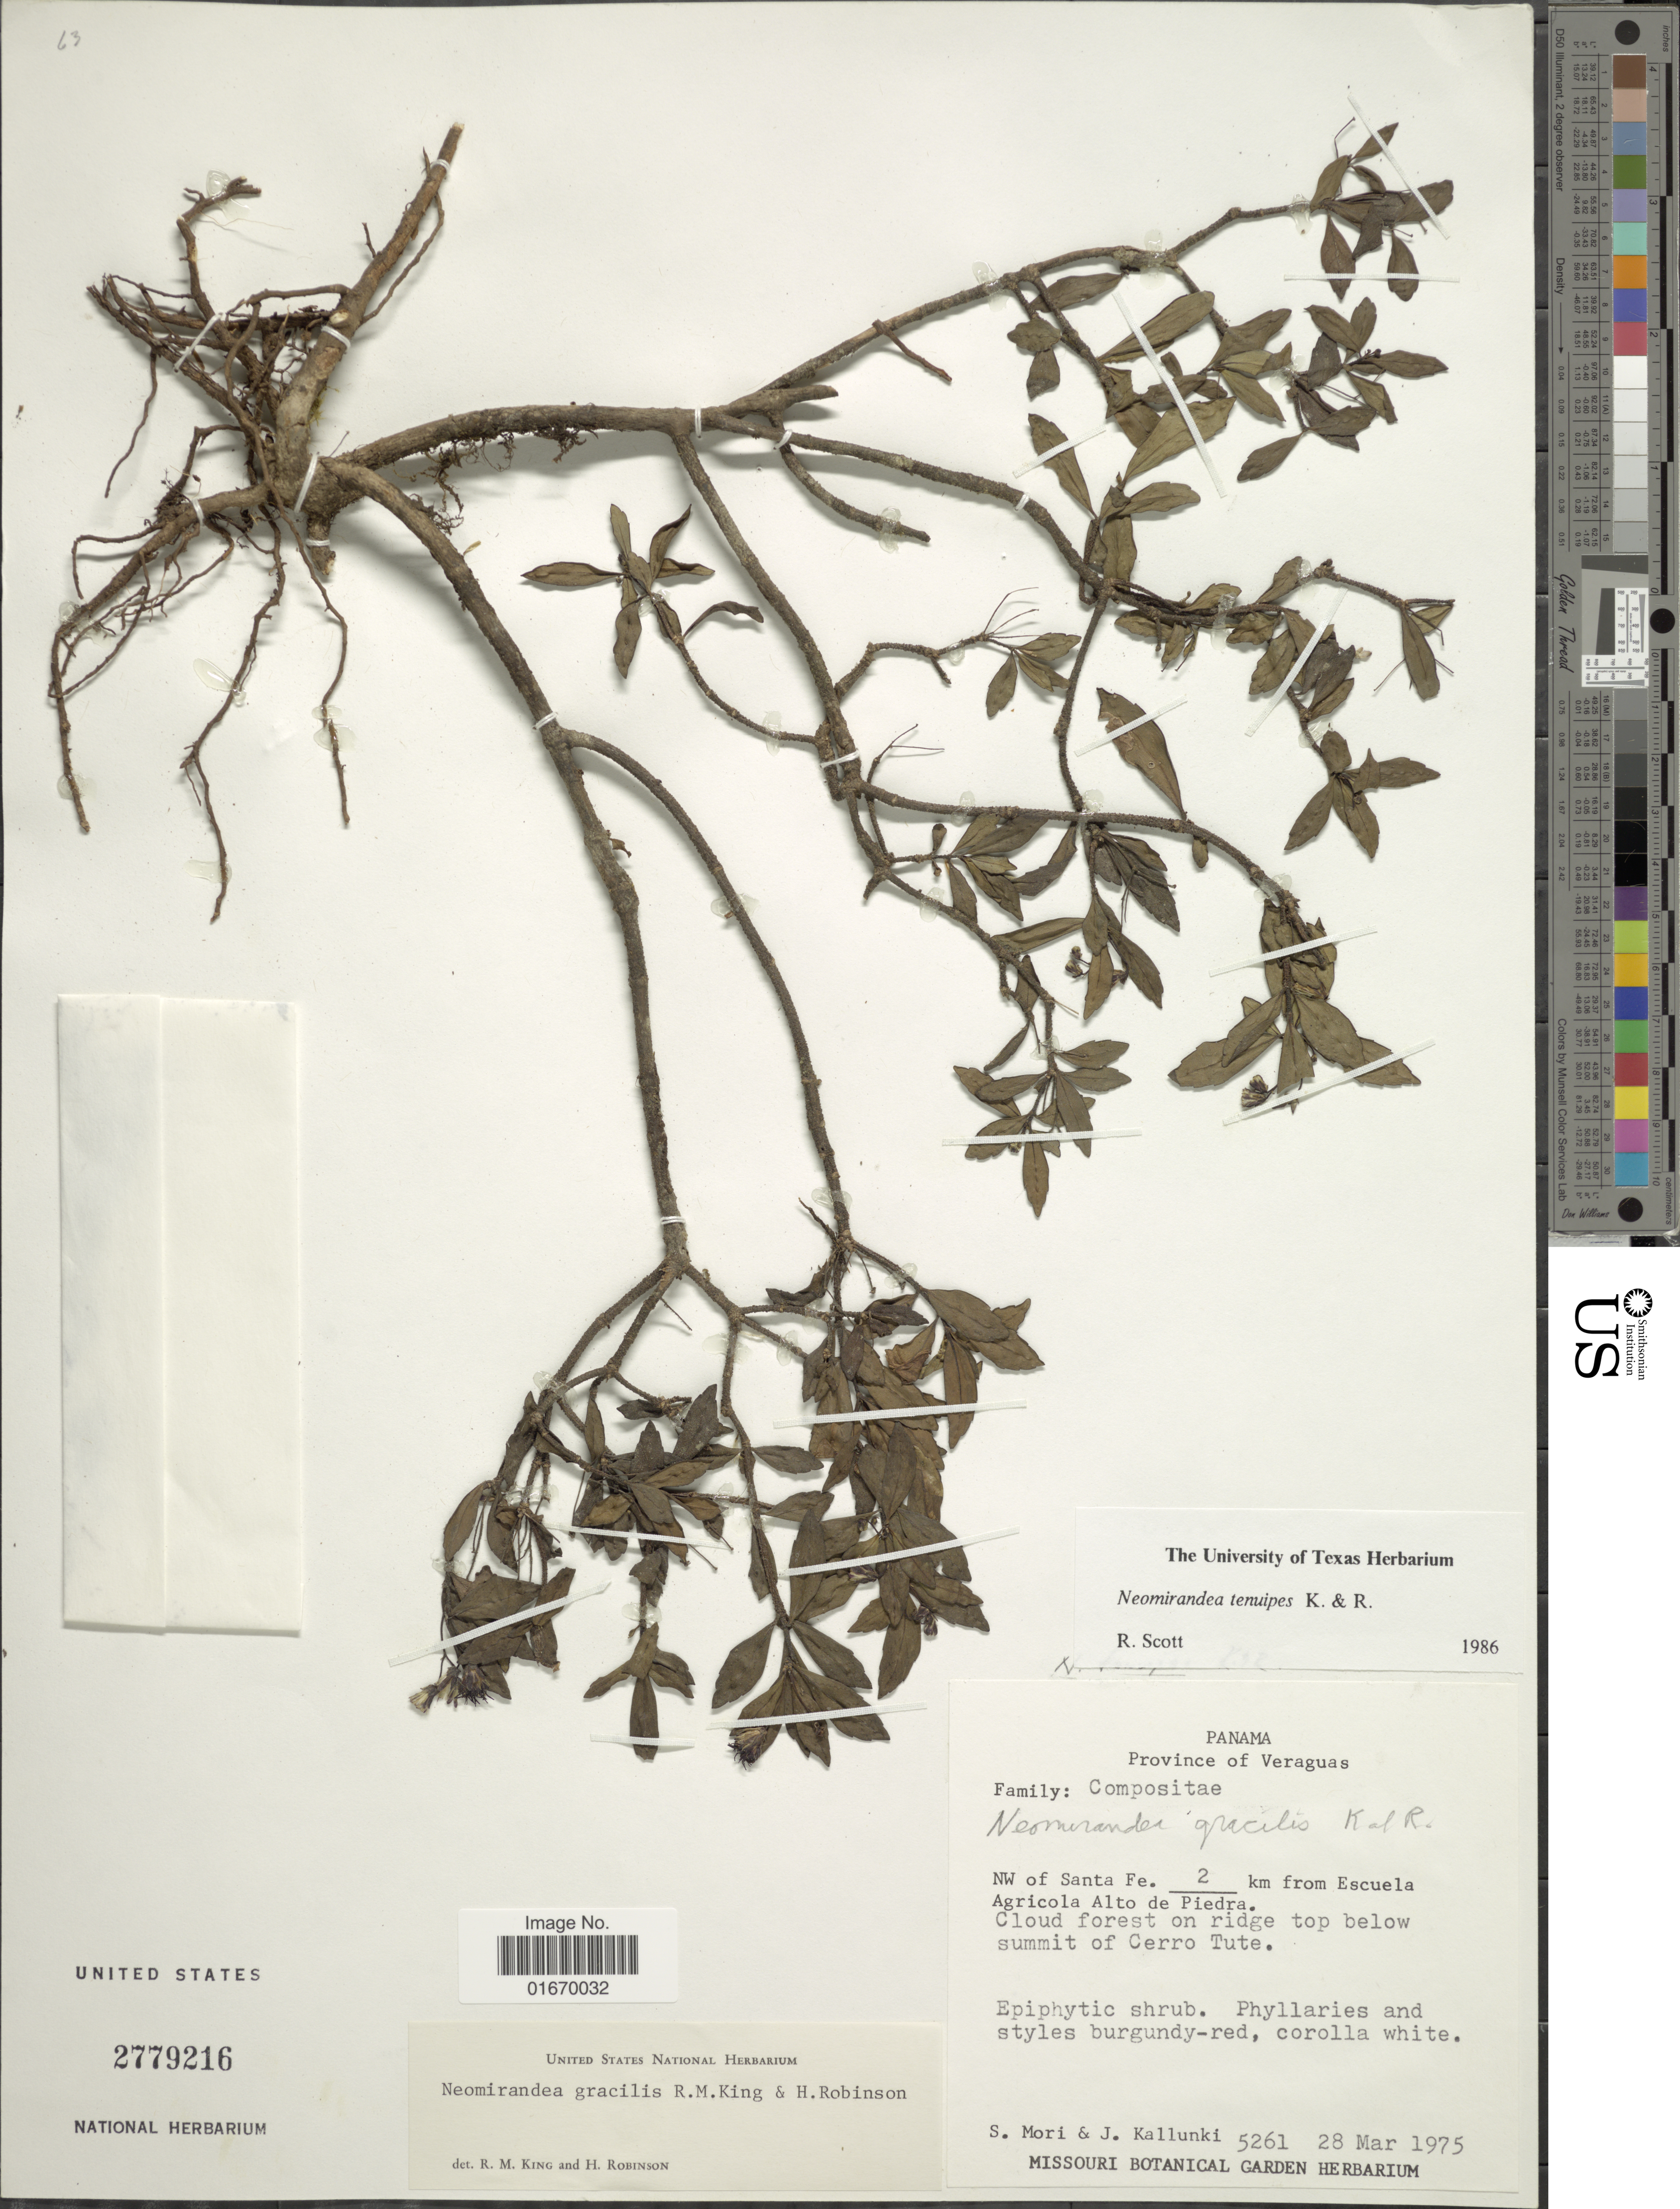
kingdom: Plantae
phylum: Tracheophyta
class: Magnoliopsida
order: Asterales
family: Asteraceae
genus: Neomirandea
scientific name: Neomirandea tenuipes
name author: R.M. King & H. Rob.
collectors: S. Mori & J. Kallunki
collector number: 5261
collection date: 1975-03-28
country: Panama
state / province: Veraguas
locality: NW of Santa Fe, 2 km from Escuela Agricola Alto de Piedra, on ridge top below summit of Cerro Tute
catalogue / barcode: US 2779216